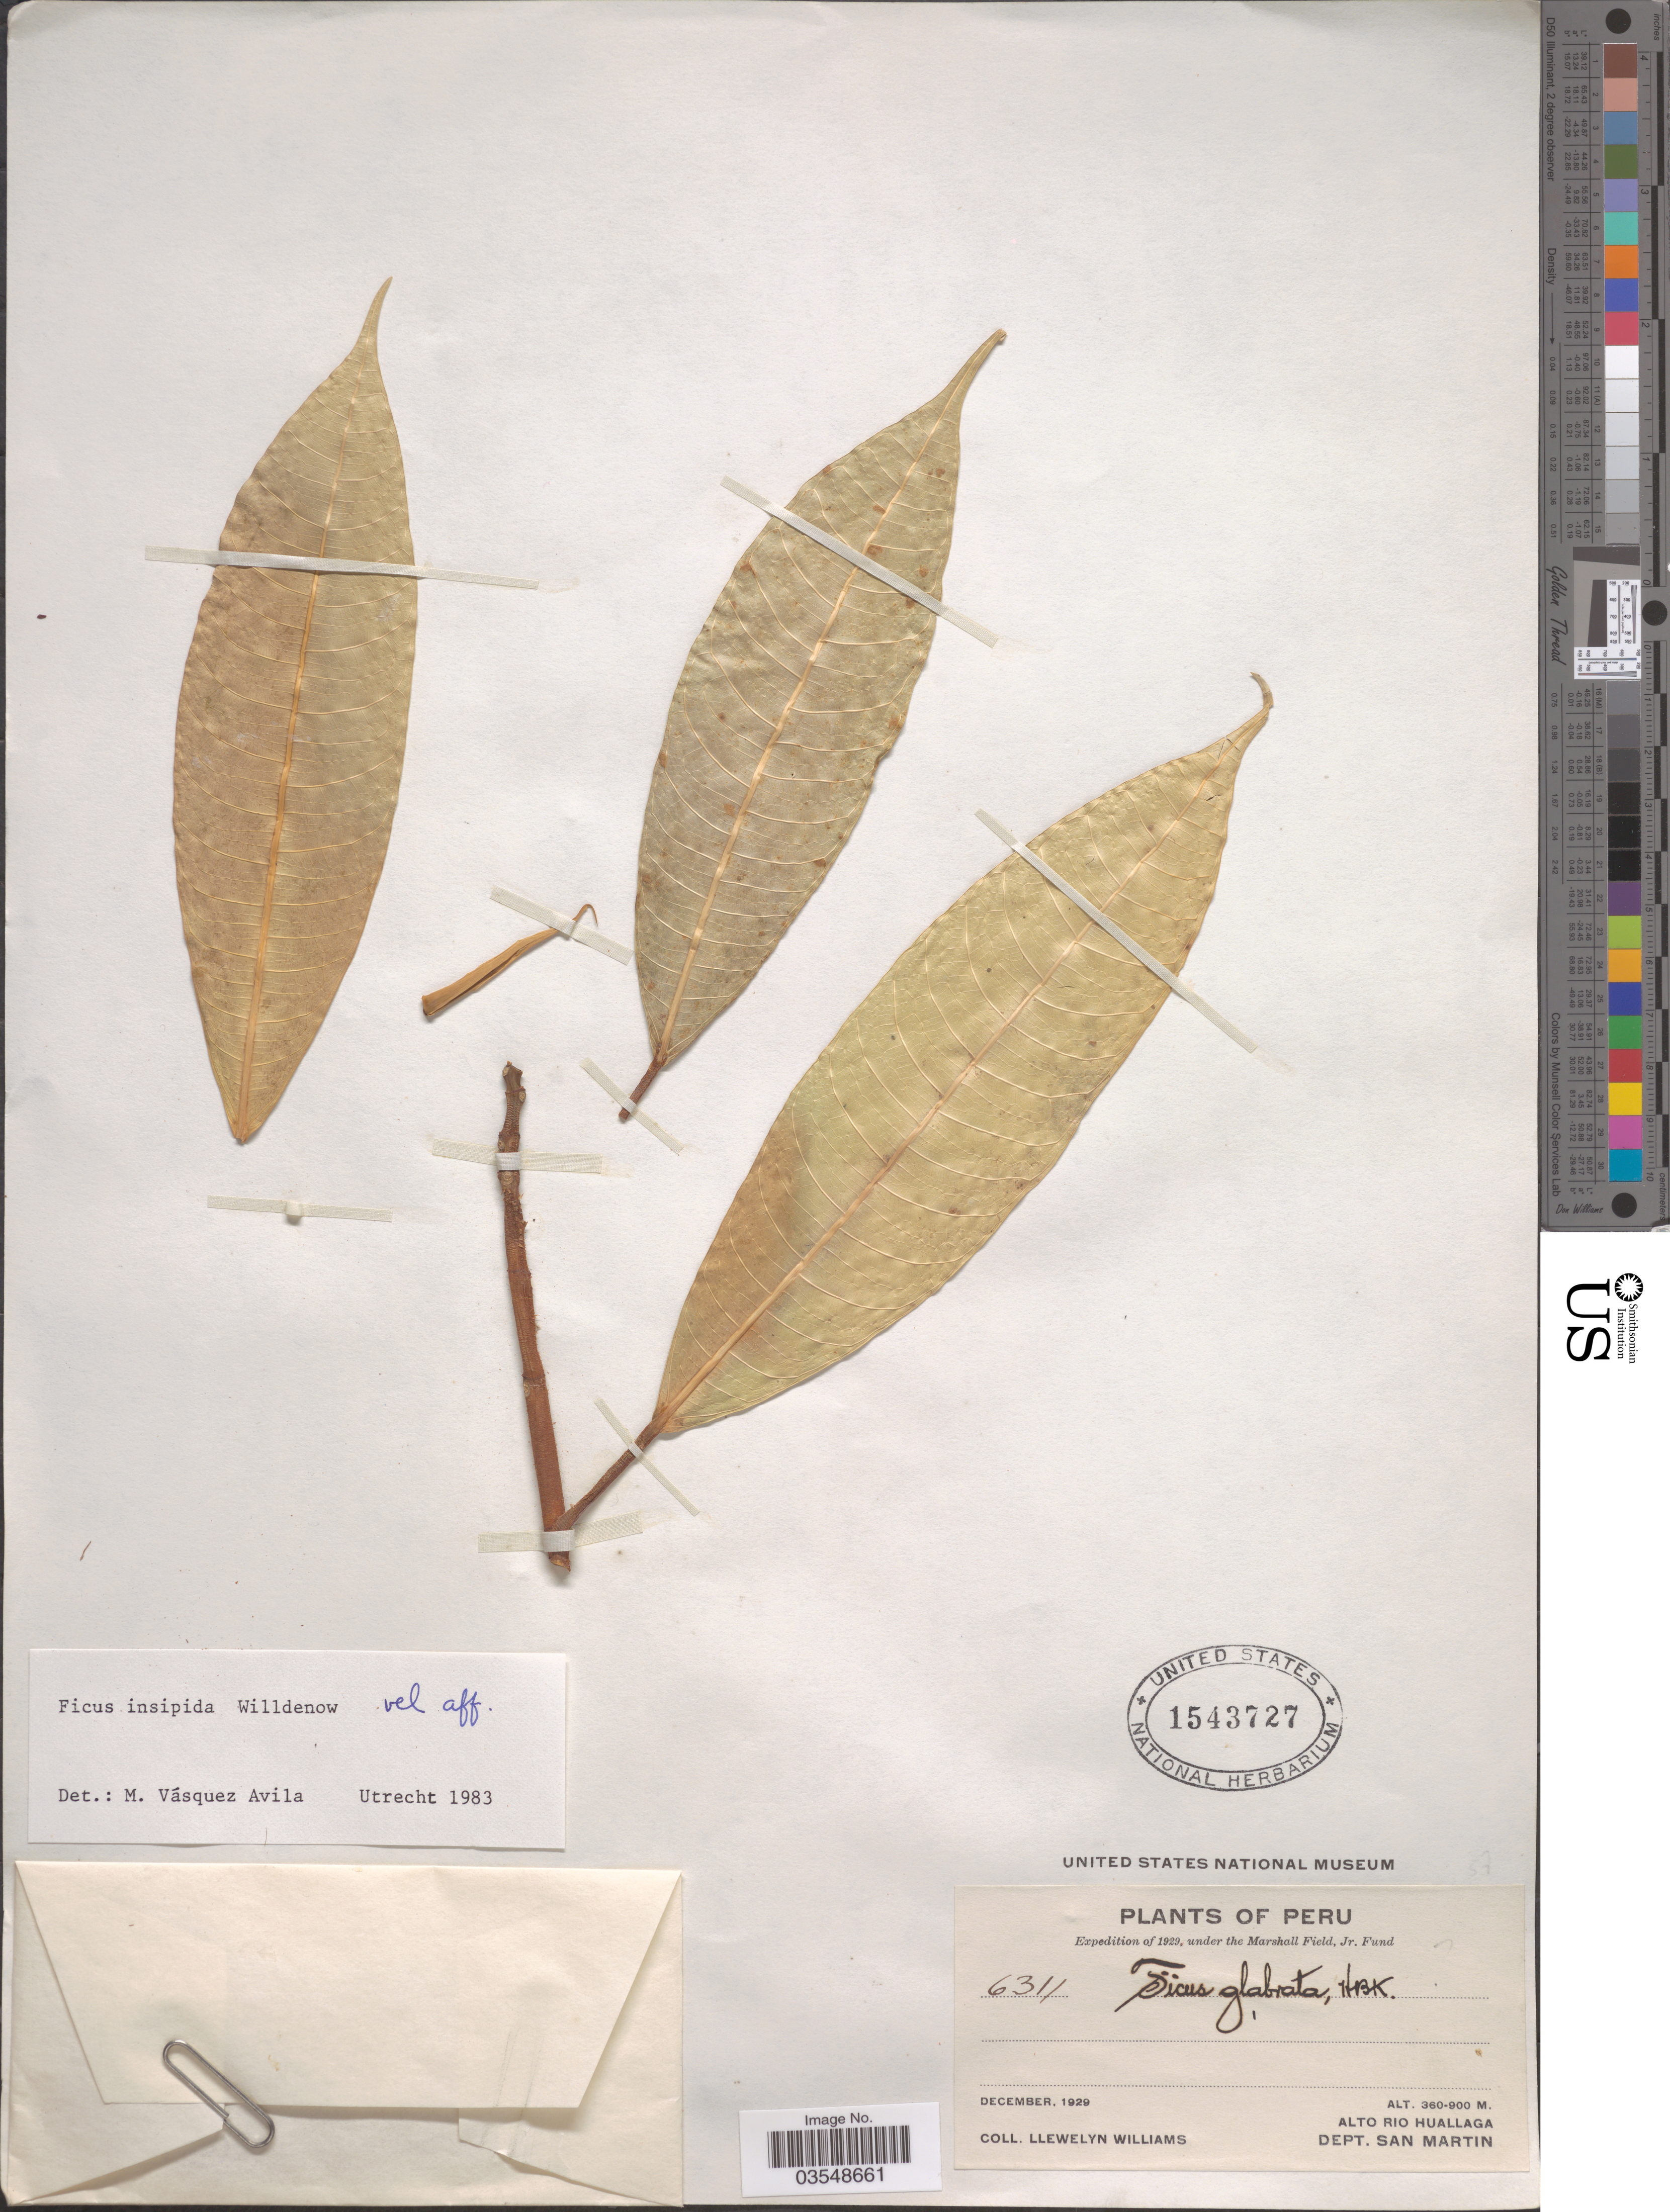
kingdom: Plantae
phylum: Tracheophyta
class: Magnoliopsida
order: Rosales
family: Moraceae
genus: Ficus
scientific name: Ficus insipida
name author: Willd.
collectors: Ll. Williams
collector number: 6311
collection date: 1929-12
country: Peru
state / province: San Martín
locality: Alto Rio Huallaga. Dept. San Martin.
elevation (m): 360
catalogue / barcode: US 1543727